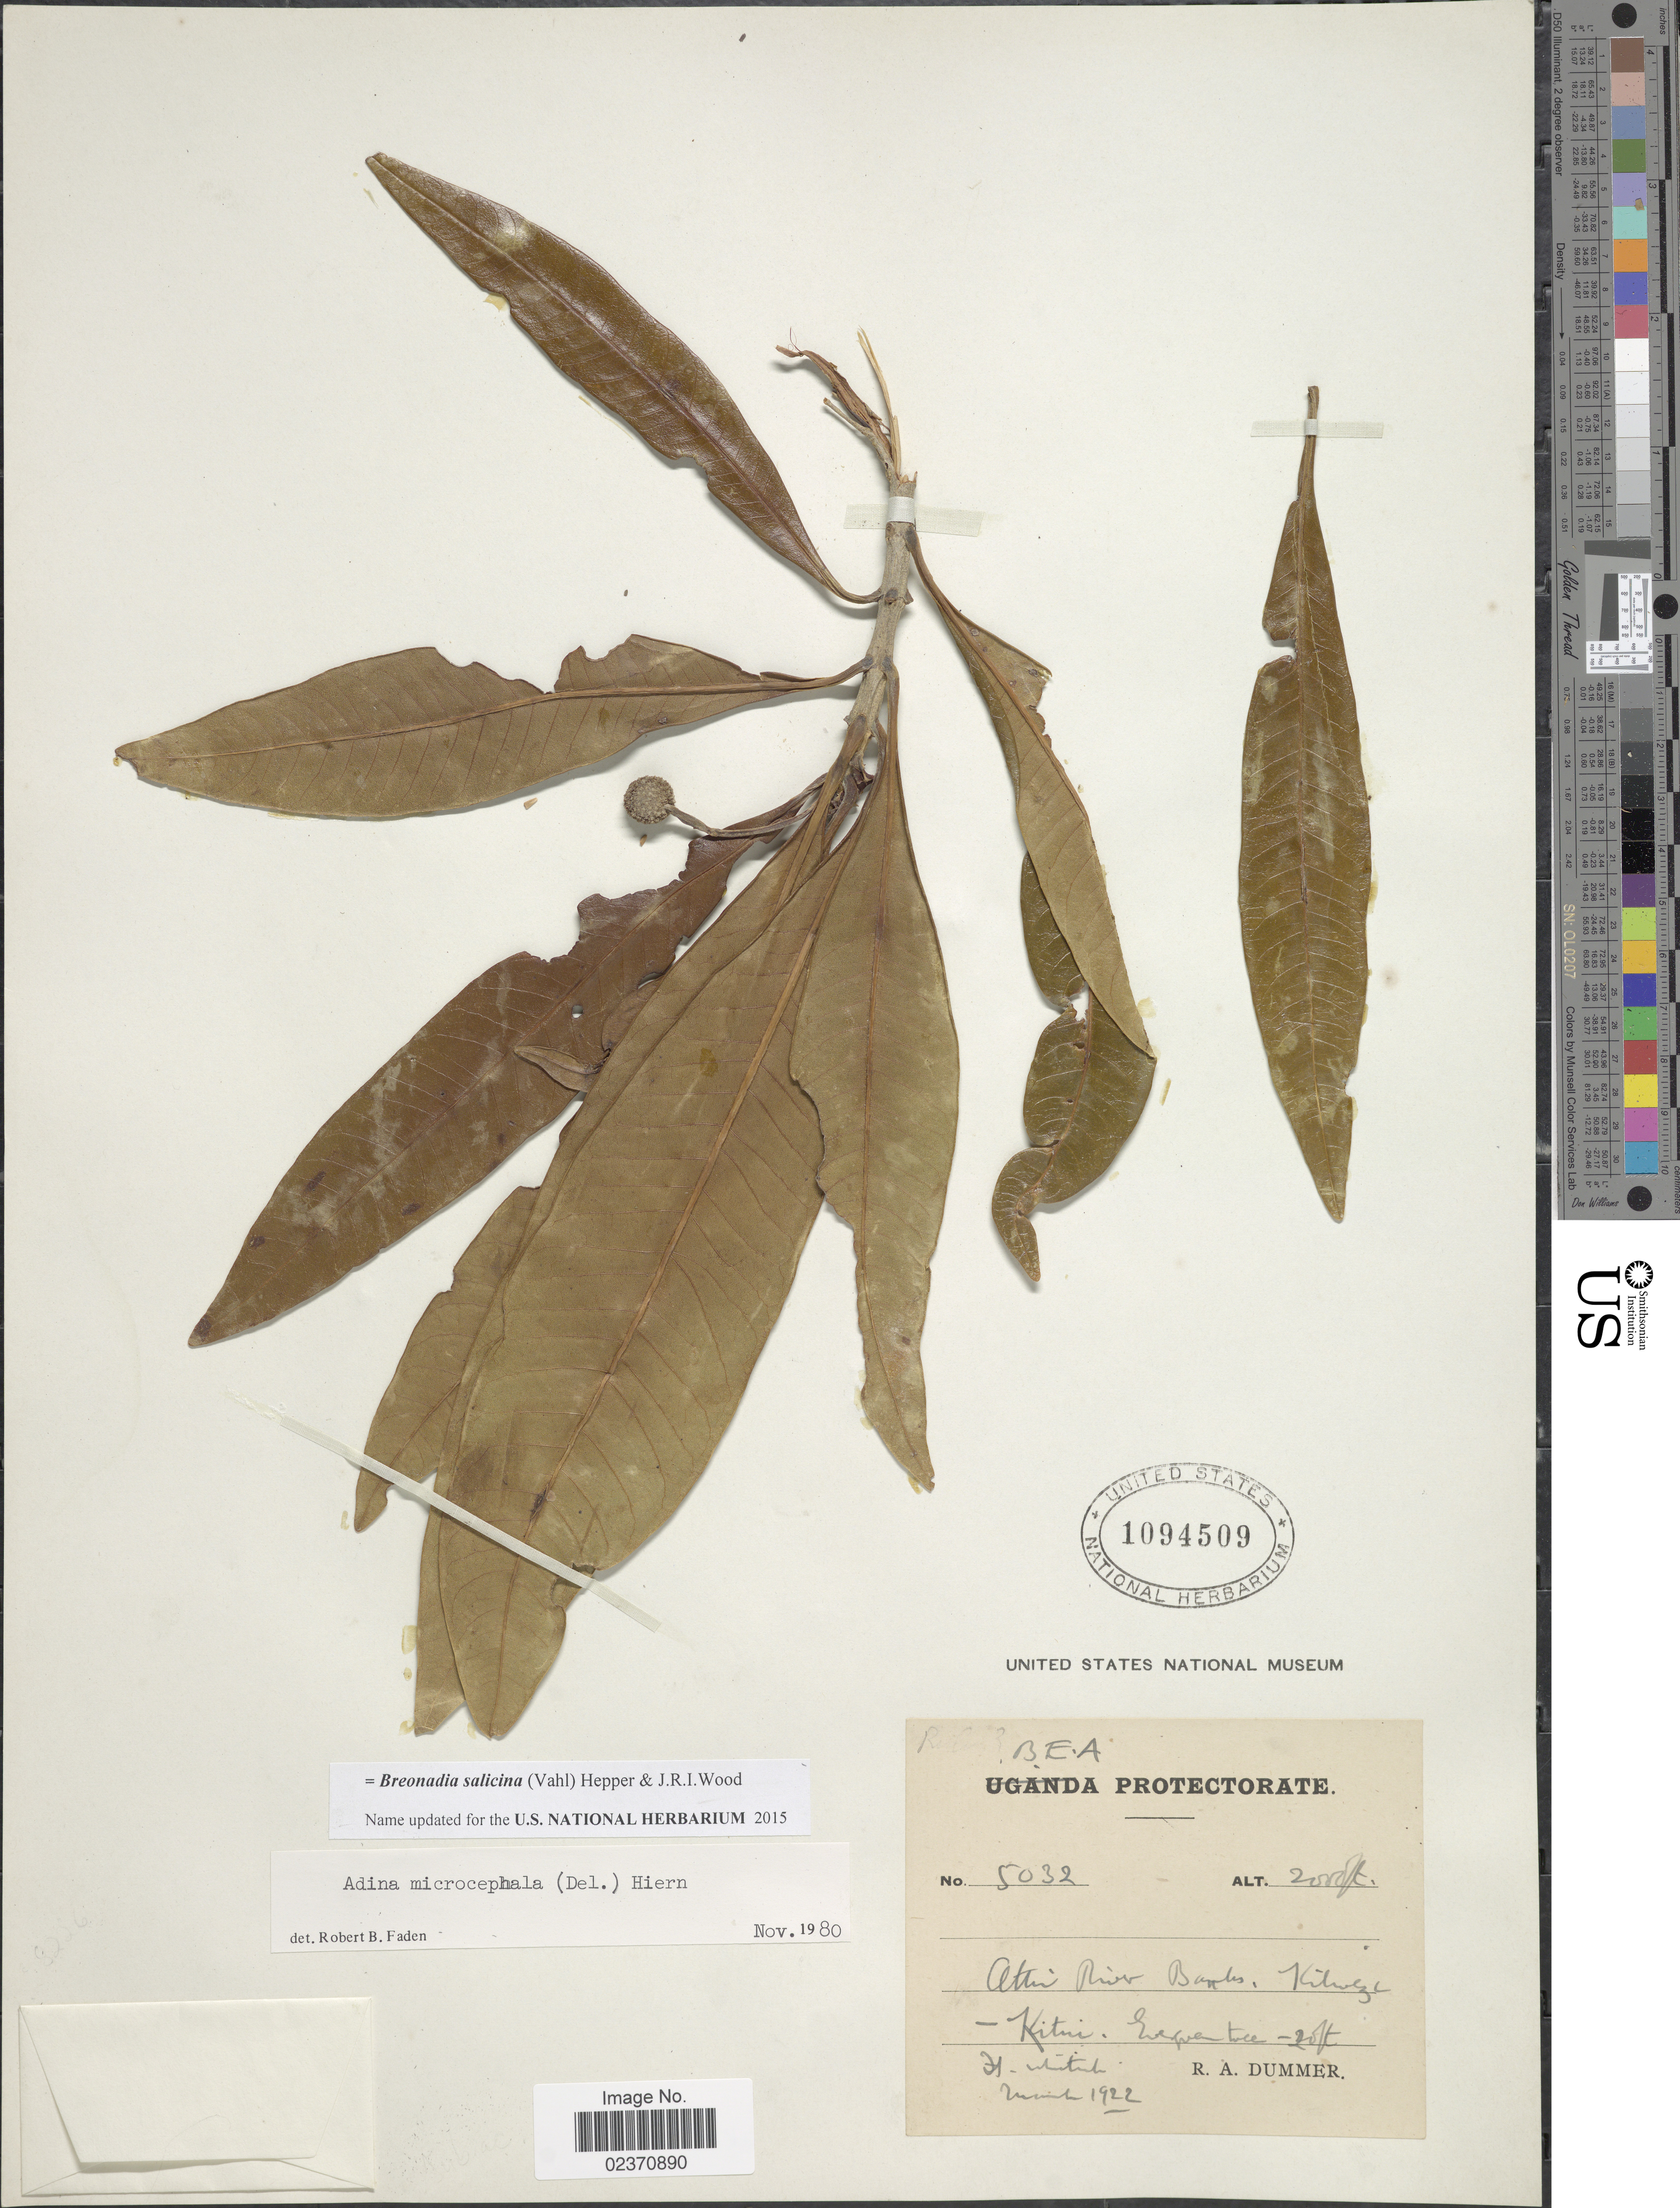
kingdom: Plantae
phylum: Tracheophyta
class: Magnoliopsida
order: Gentianales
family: Rubiaceae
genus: Breonadia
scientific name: Breonadia salicinia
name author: (Vahl) Hepper & J.R.I. Wood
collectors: R. Dümmer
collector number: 5032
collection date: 1922-03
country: Kenya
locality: B.E.A. Protectorate, Attin River Baules, Kiluwezi, Kitui. [interpreted]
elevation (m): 610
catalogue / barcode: US 1094509